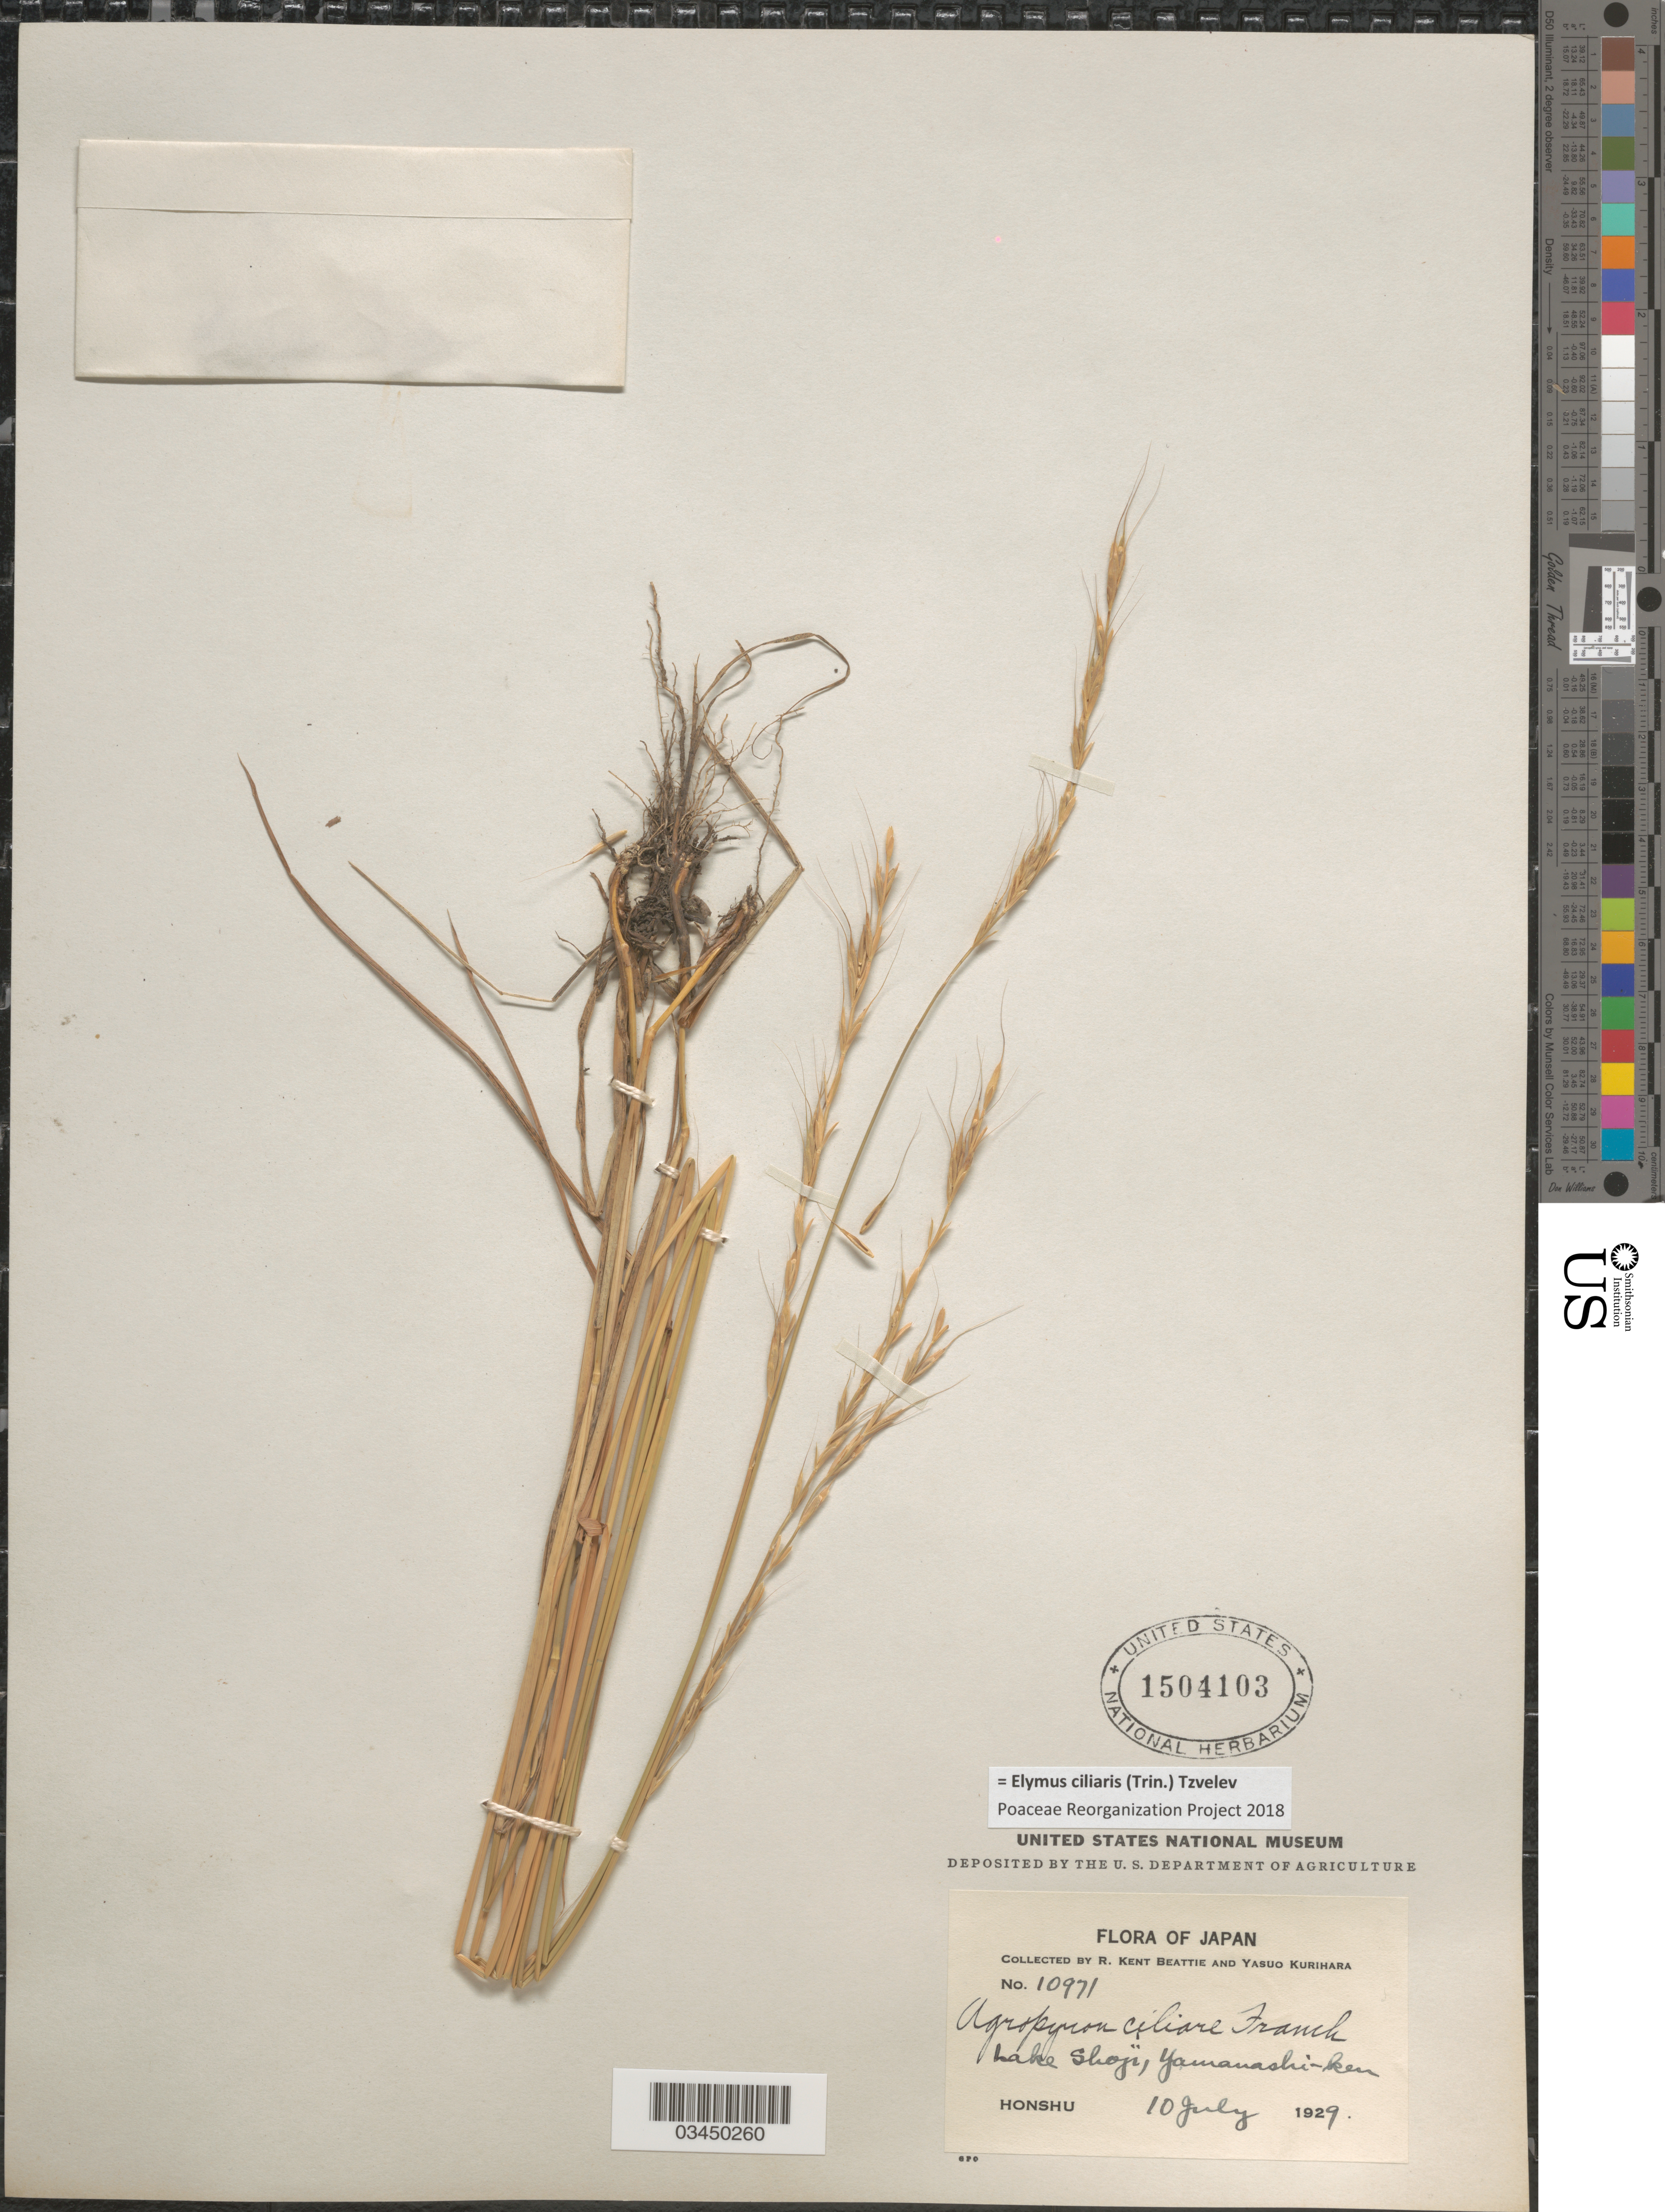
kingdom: Plantae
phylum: Tracheophyta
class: Liliopsida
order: Poales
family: Poaceae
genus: Elymus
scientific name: Elymus ciliaris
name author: (Trin.) Tzvelev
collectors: R. K. Beattie & Y. Kurihara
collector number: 10971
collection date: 1929-07-10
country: Japan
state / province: Yamanasi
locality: Lake Shoji, Yamanashi-ken. Honshu.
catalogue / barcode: US 1504103